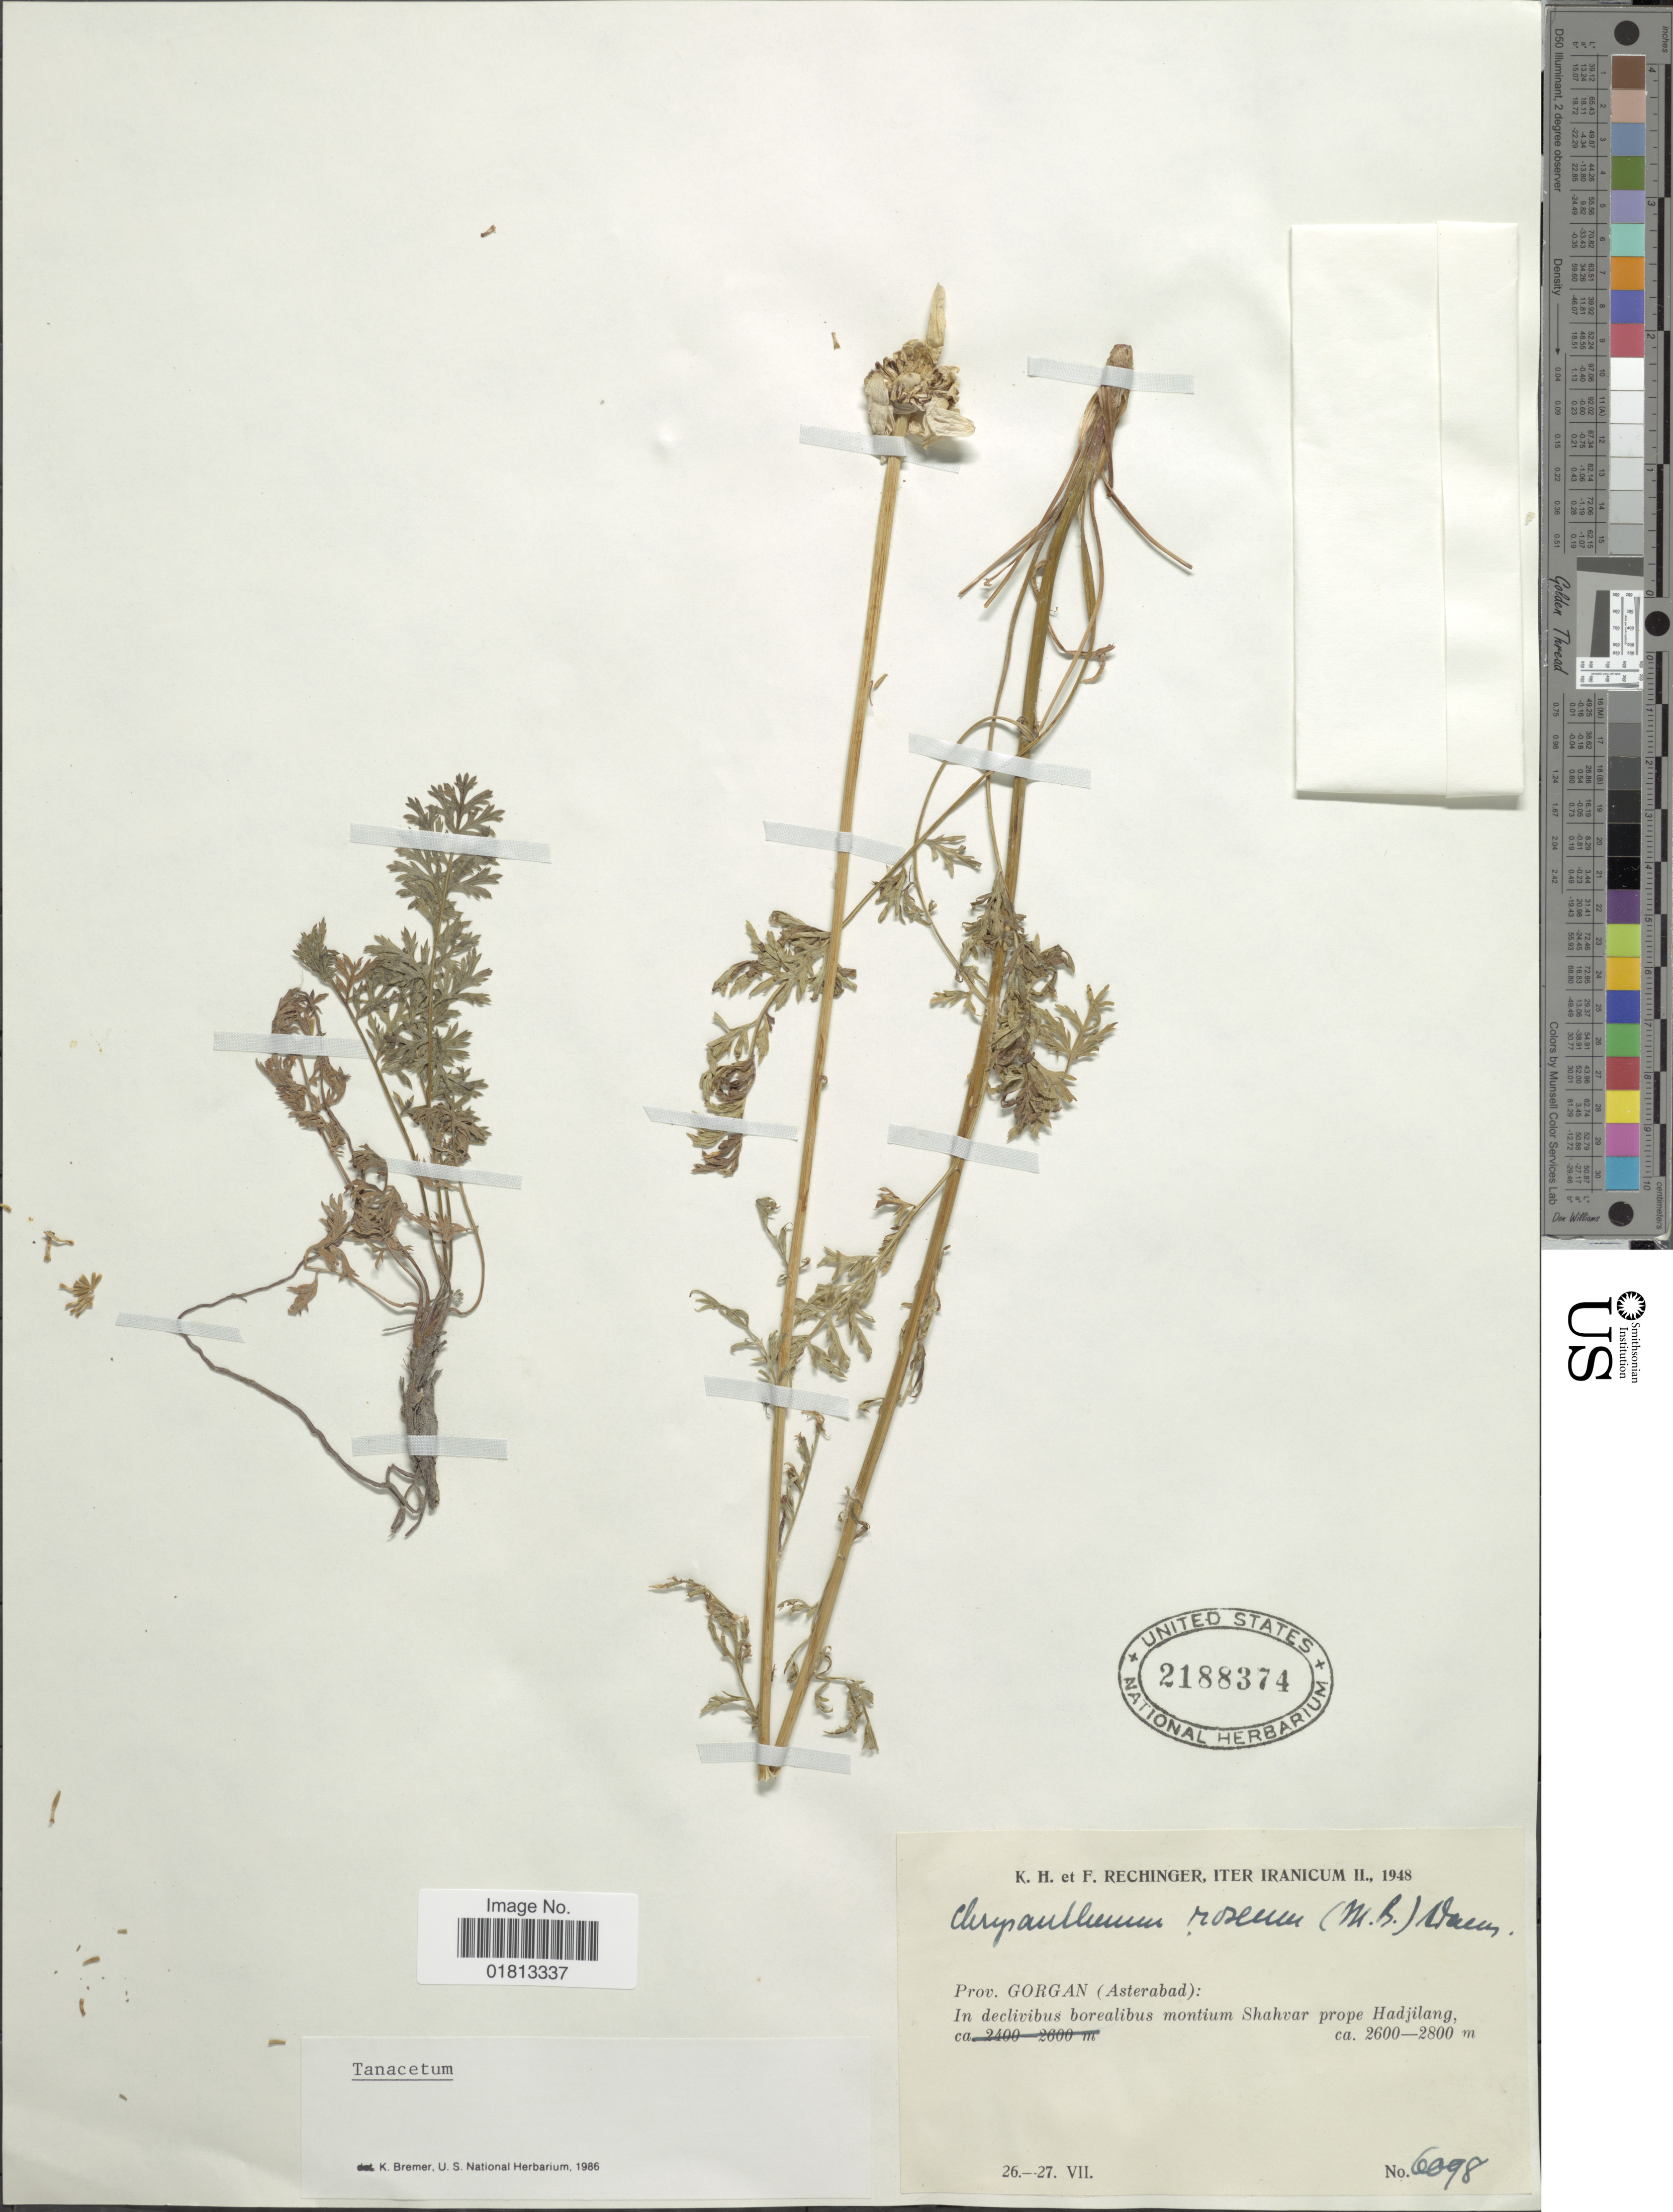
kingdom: Plantae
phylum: Tracheophyta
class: Magnoliopsida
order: Asterales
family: Asteraceae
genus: Tanacetum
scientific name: Tanacetum roseum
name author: Sch. Bip.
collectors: K. H. Rechinger & F. Rechinger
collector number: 6098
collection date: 1948-07-26/1948-07-27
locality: Prov. Gorgan (Asterabad): In declivibus borealibus montium Shahvar prope Hadjilang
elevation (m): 2600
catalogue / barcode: US 2188374